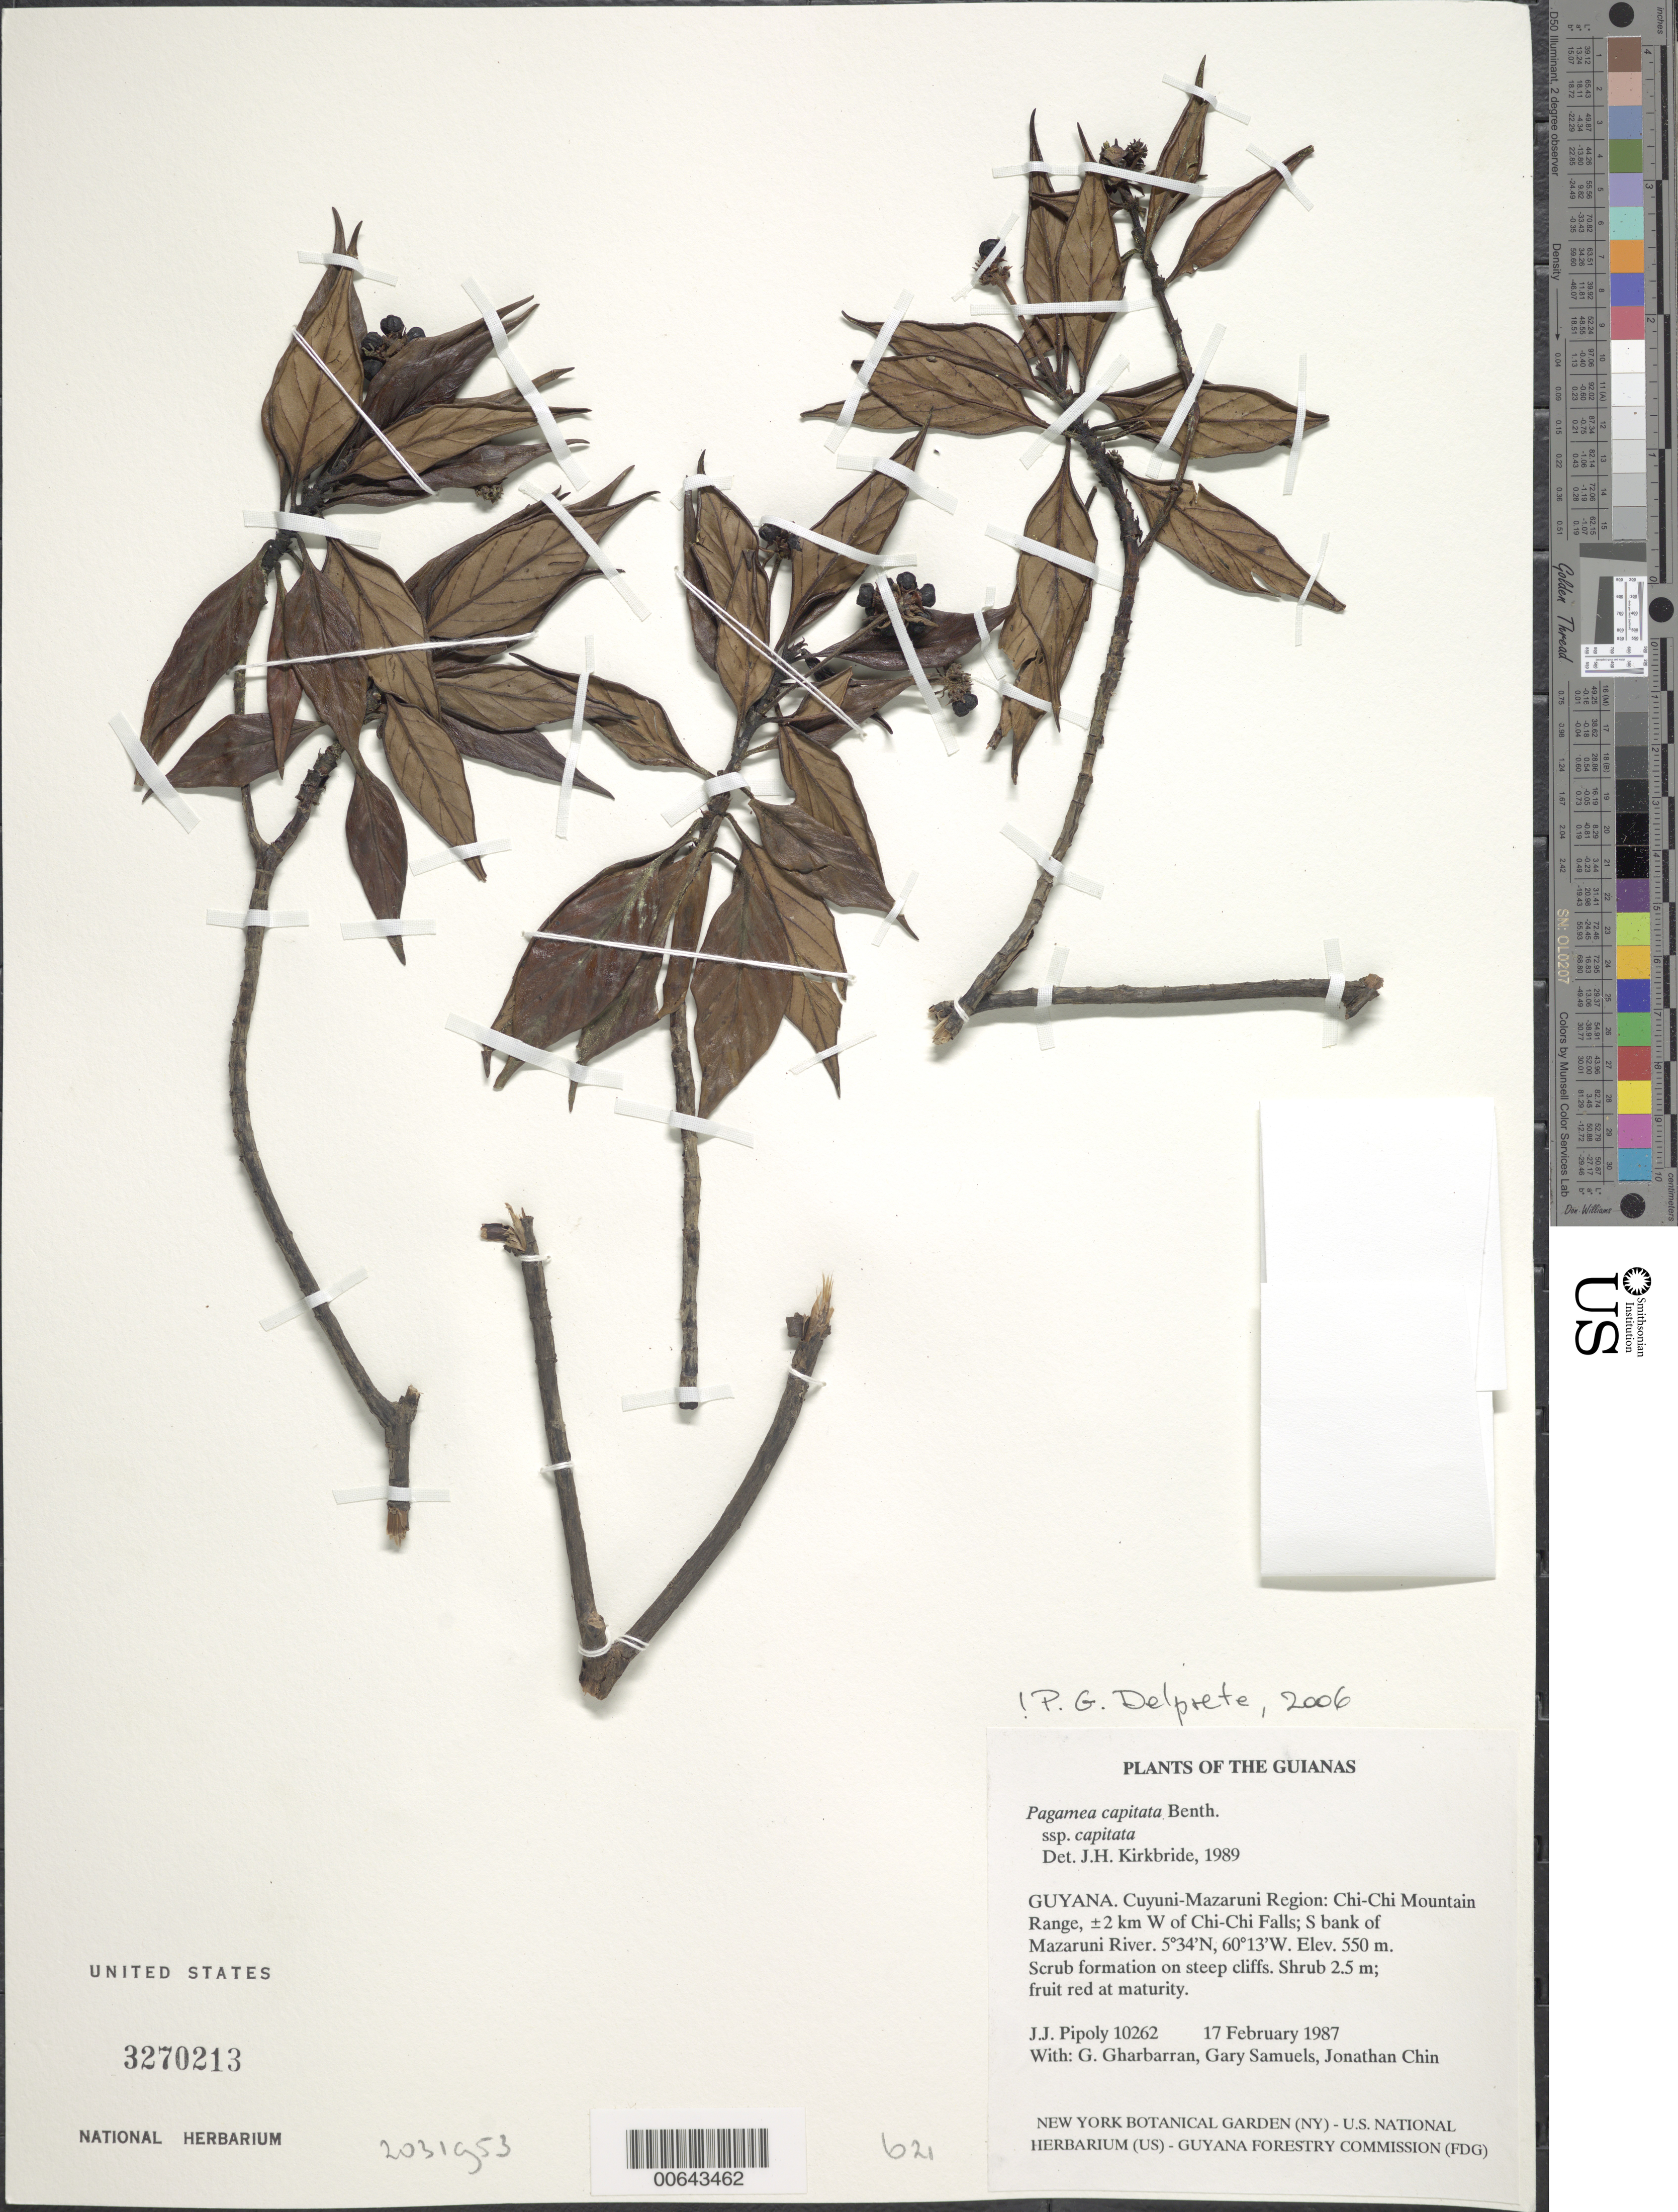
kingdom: Plantae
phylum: Tracheophyta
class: Magnoliopsida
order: Gentianales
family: Rubiaceae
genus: Pagamea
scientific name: Pagamea capitata subsp. capitata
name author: Benth.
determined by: Delprete, P. G., Herb. de Guyane Cay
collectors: J. J. Pipoly, G. Gharbarran, G. Samuels & J. Chin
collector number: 10262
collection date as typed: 17 February 1987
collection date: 1987-02-17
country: Guyana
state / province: Cuyuni-Mazaruni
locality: Chi-Chi Mountain Range, ±2 km W of Chi-Chi Falls; S bank of Mazaruni River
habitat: Scrub formation on steep cliffs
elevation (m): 550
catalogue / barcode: US 3270213